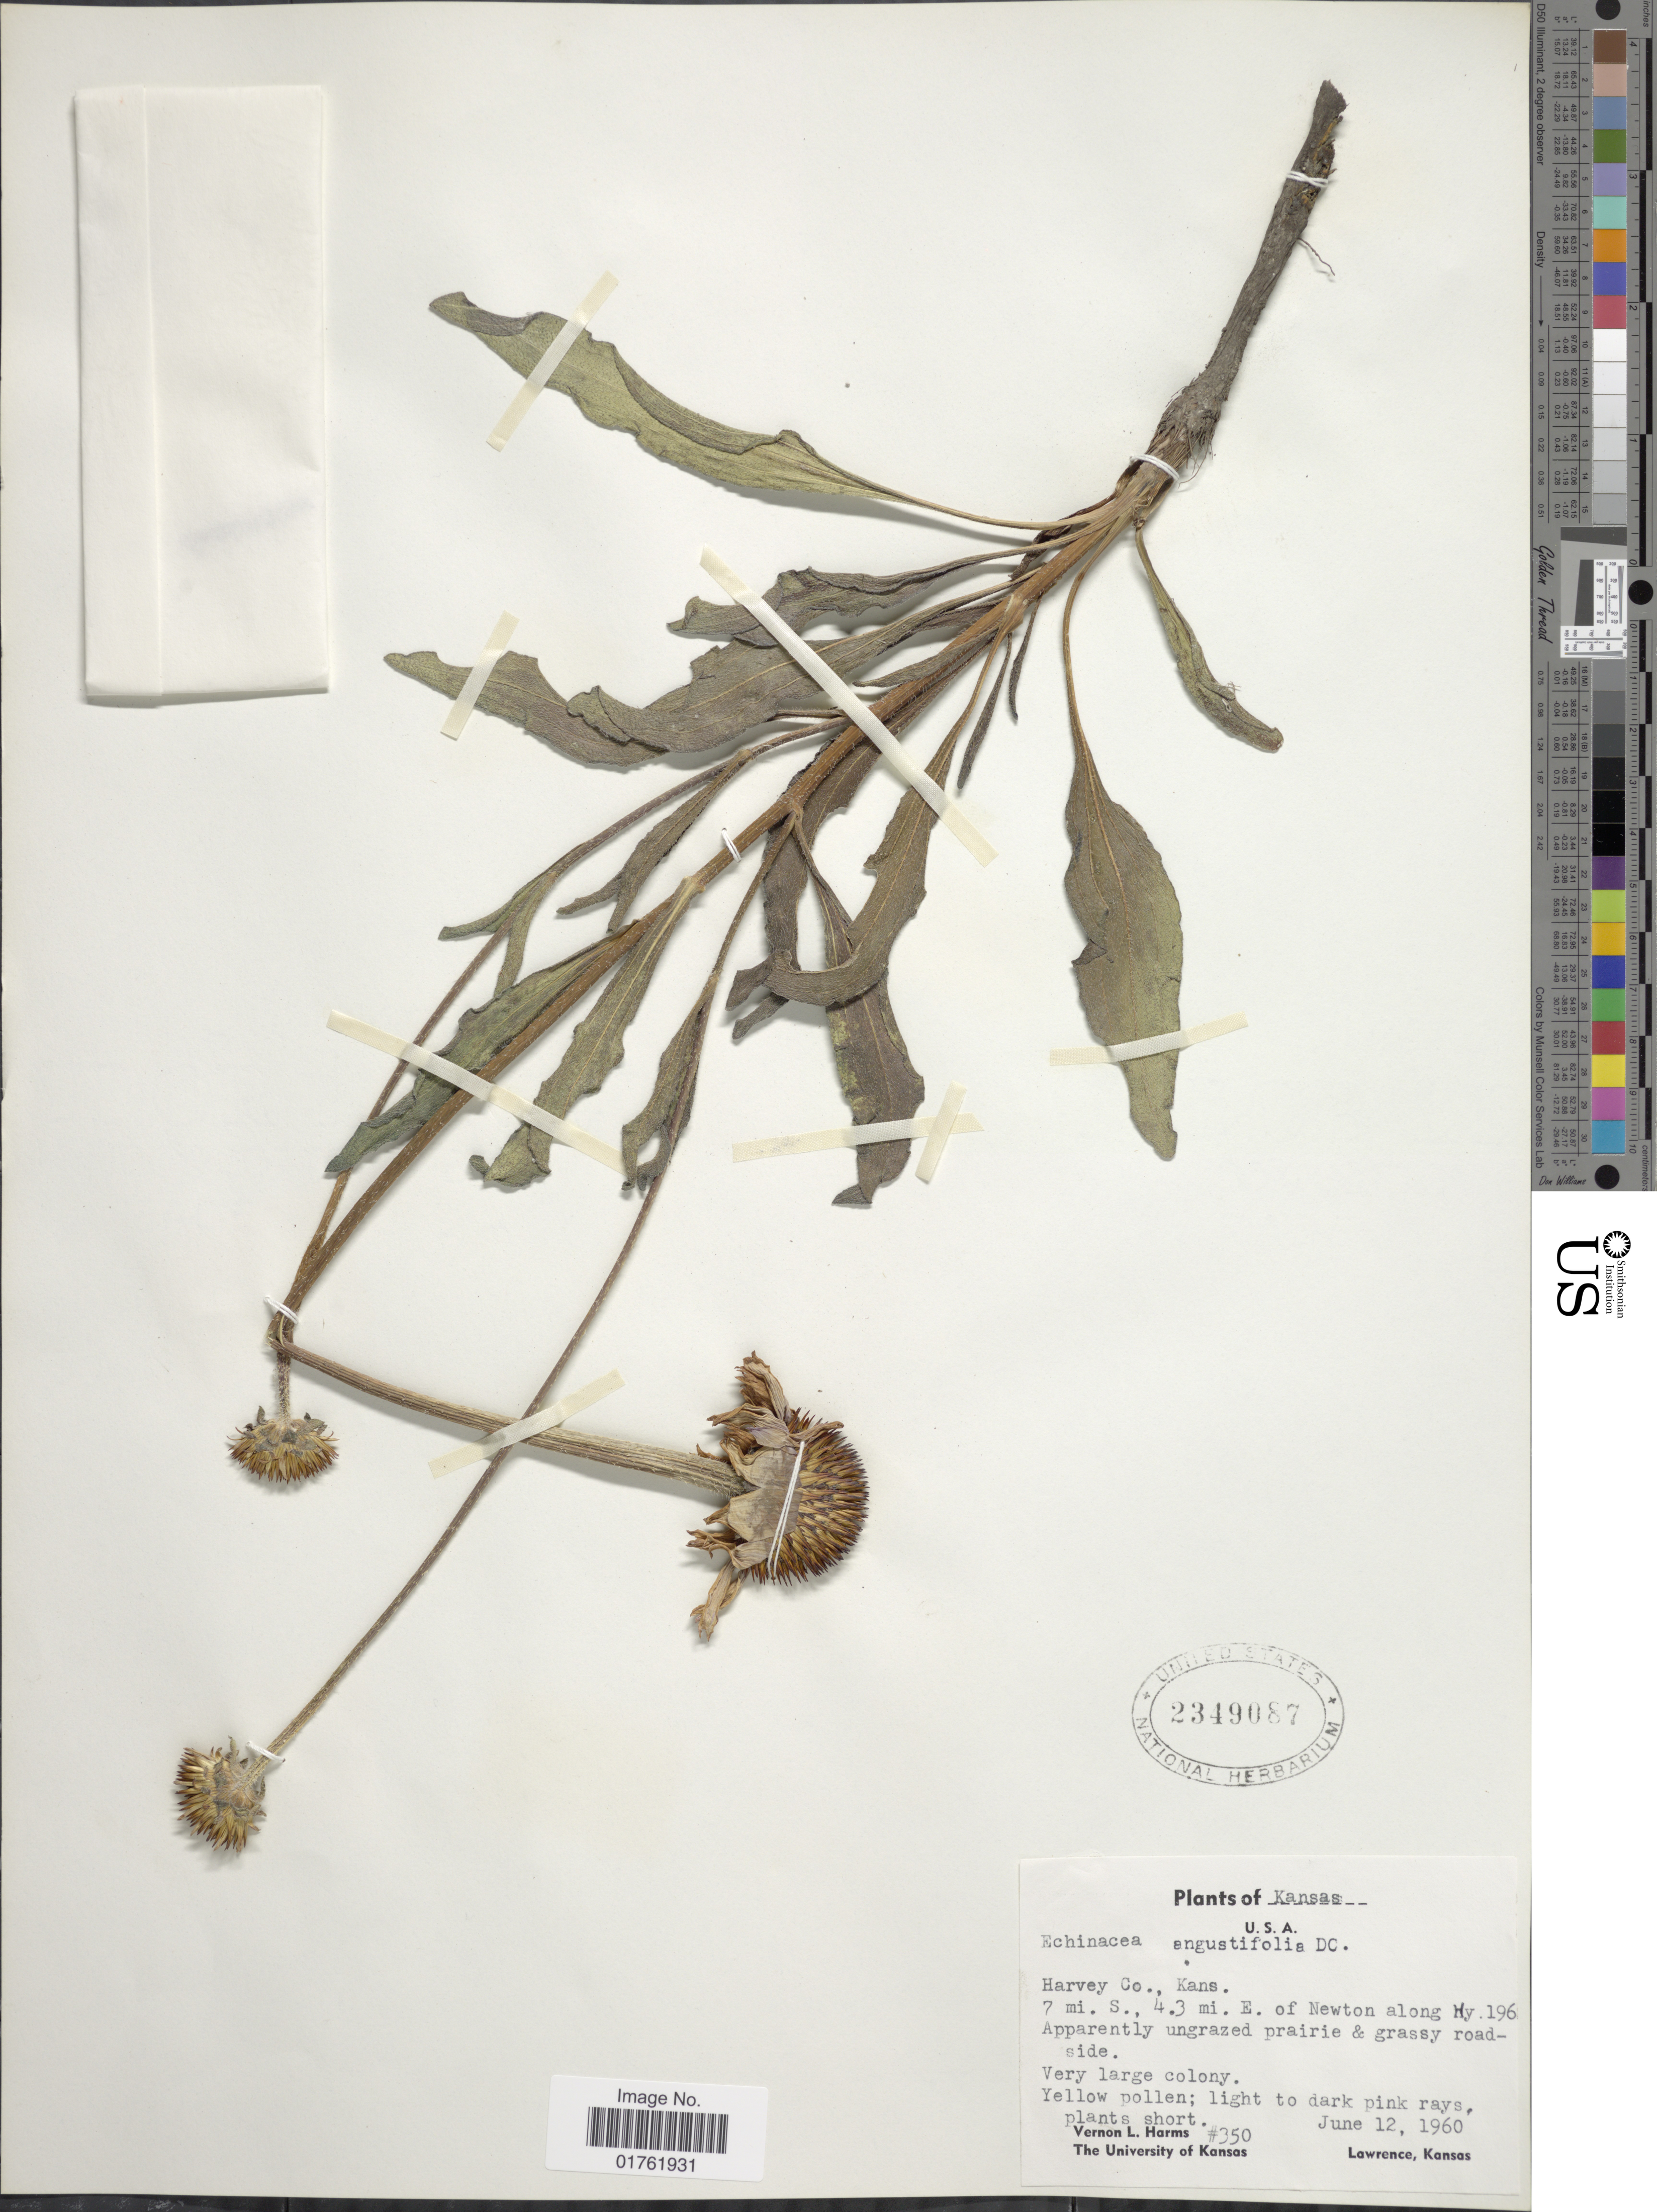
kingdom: Plantae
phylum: Tracheophyta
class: Magnoliopsida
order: Asterales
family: Asteraceae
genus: Echinacea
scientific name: Echinacea angustifolia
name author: DC.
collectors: V. Harms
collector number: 350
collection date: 1960-06-12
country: United States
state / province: Kansas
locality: Harvey Co., 7 mi. S., 4.3 mi E of Newton along Hy 196. Appatently ungrazed prairie & grassy roadside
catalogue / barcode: US 2349087